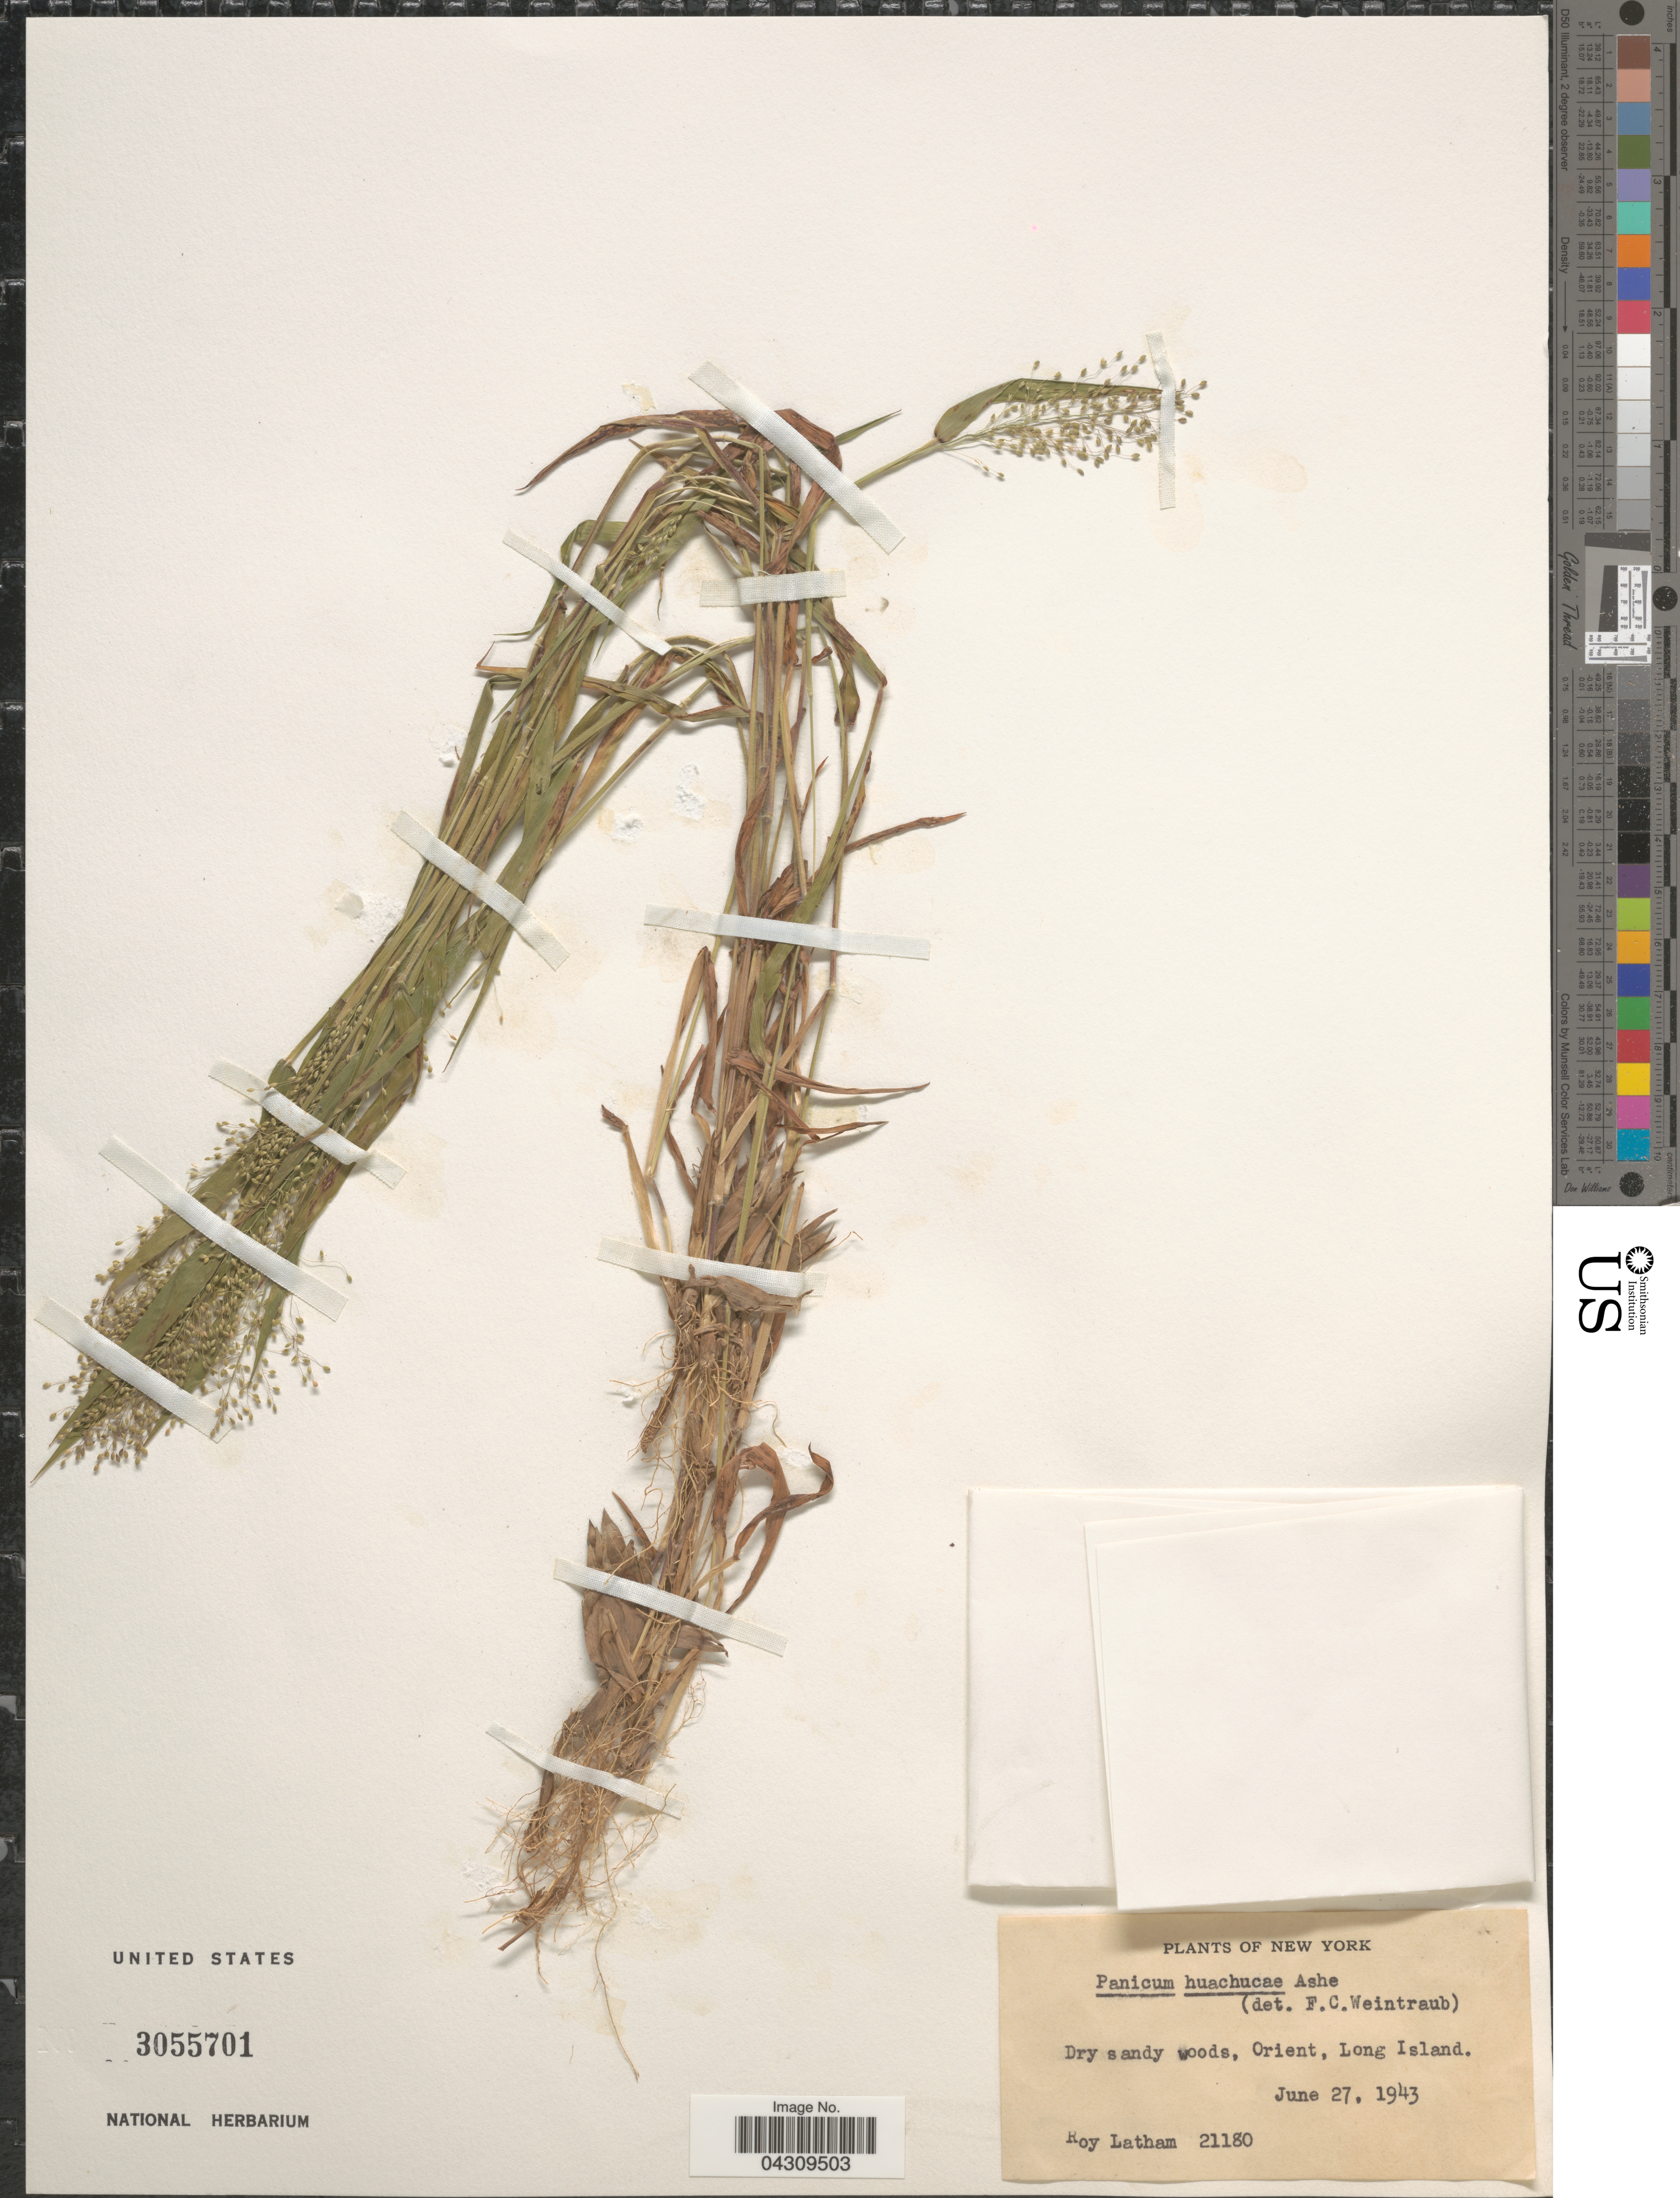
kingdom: Plantae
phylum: Tracheophyta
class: Liliopsida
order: Poales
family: Poaceae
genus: Dichanthelium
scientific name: Dichanthelium acuminatum var. acuminatum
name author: (Sw.) Gould & C.A. Clark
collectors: R. Latham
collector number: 21180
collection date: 1943-06-27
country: United States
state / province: New York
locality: Dry sandy woods, Orient, Long Island.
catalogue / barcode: US 3055701